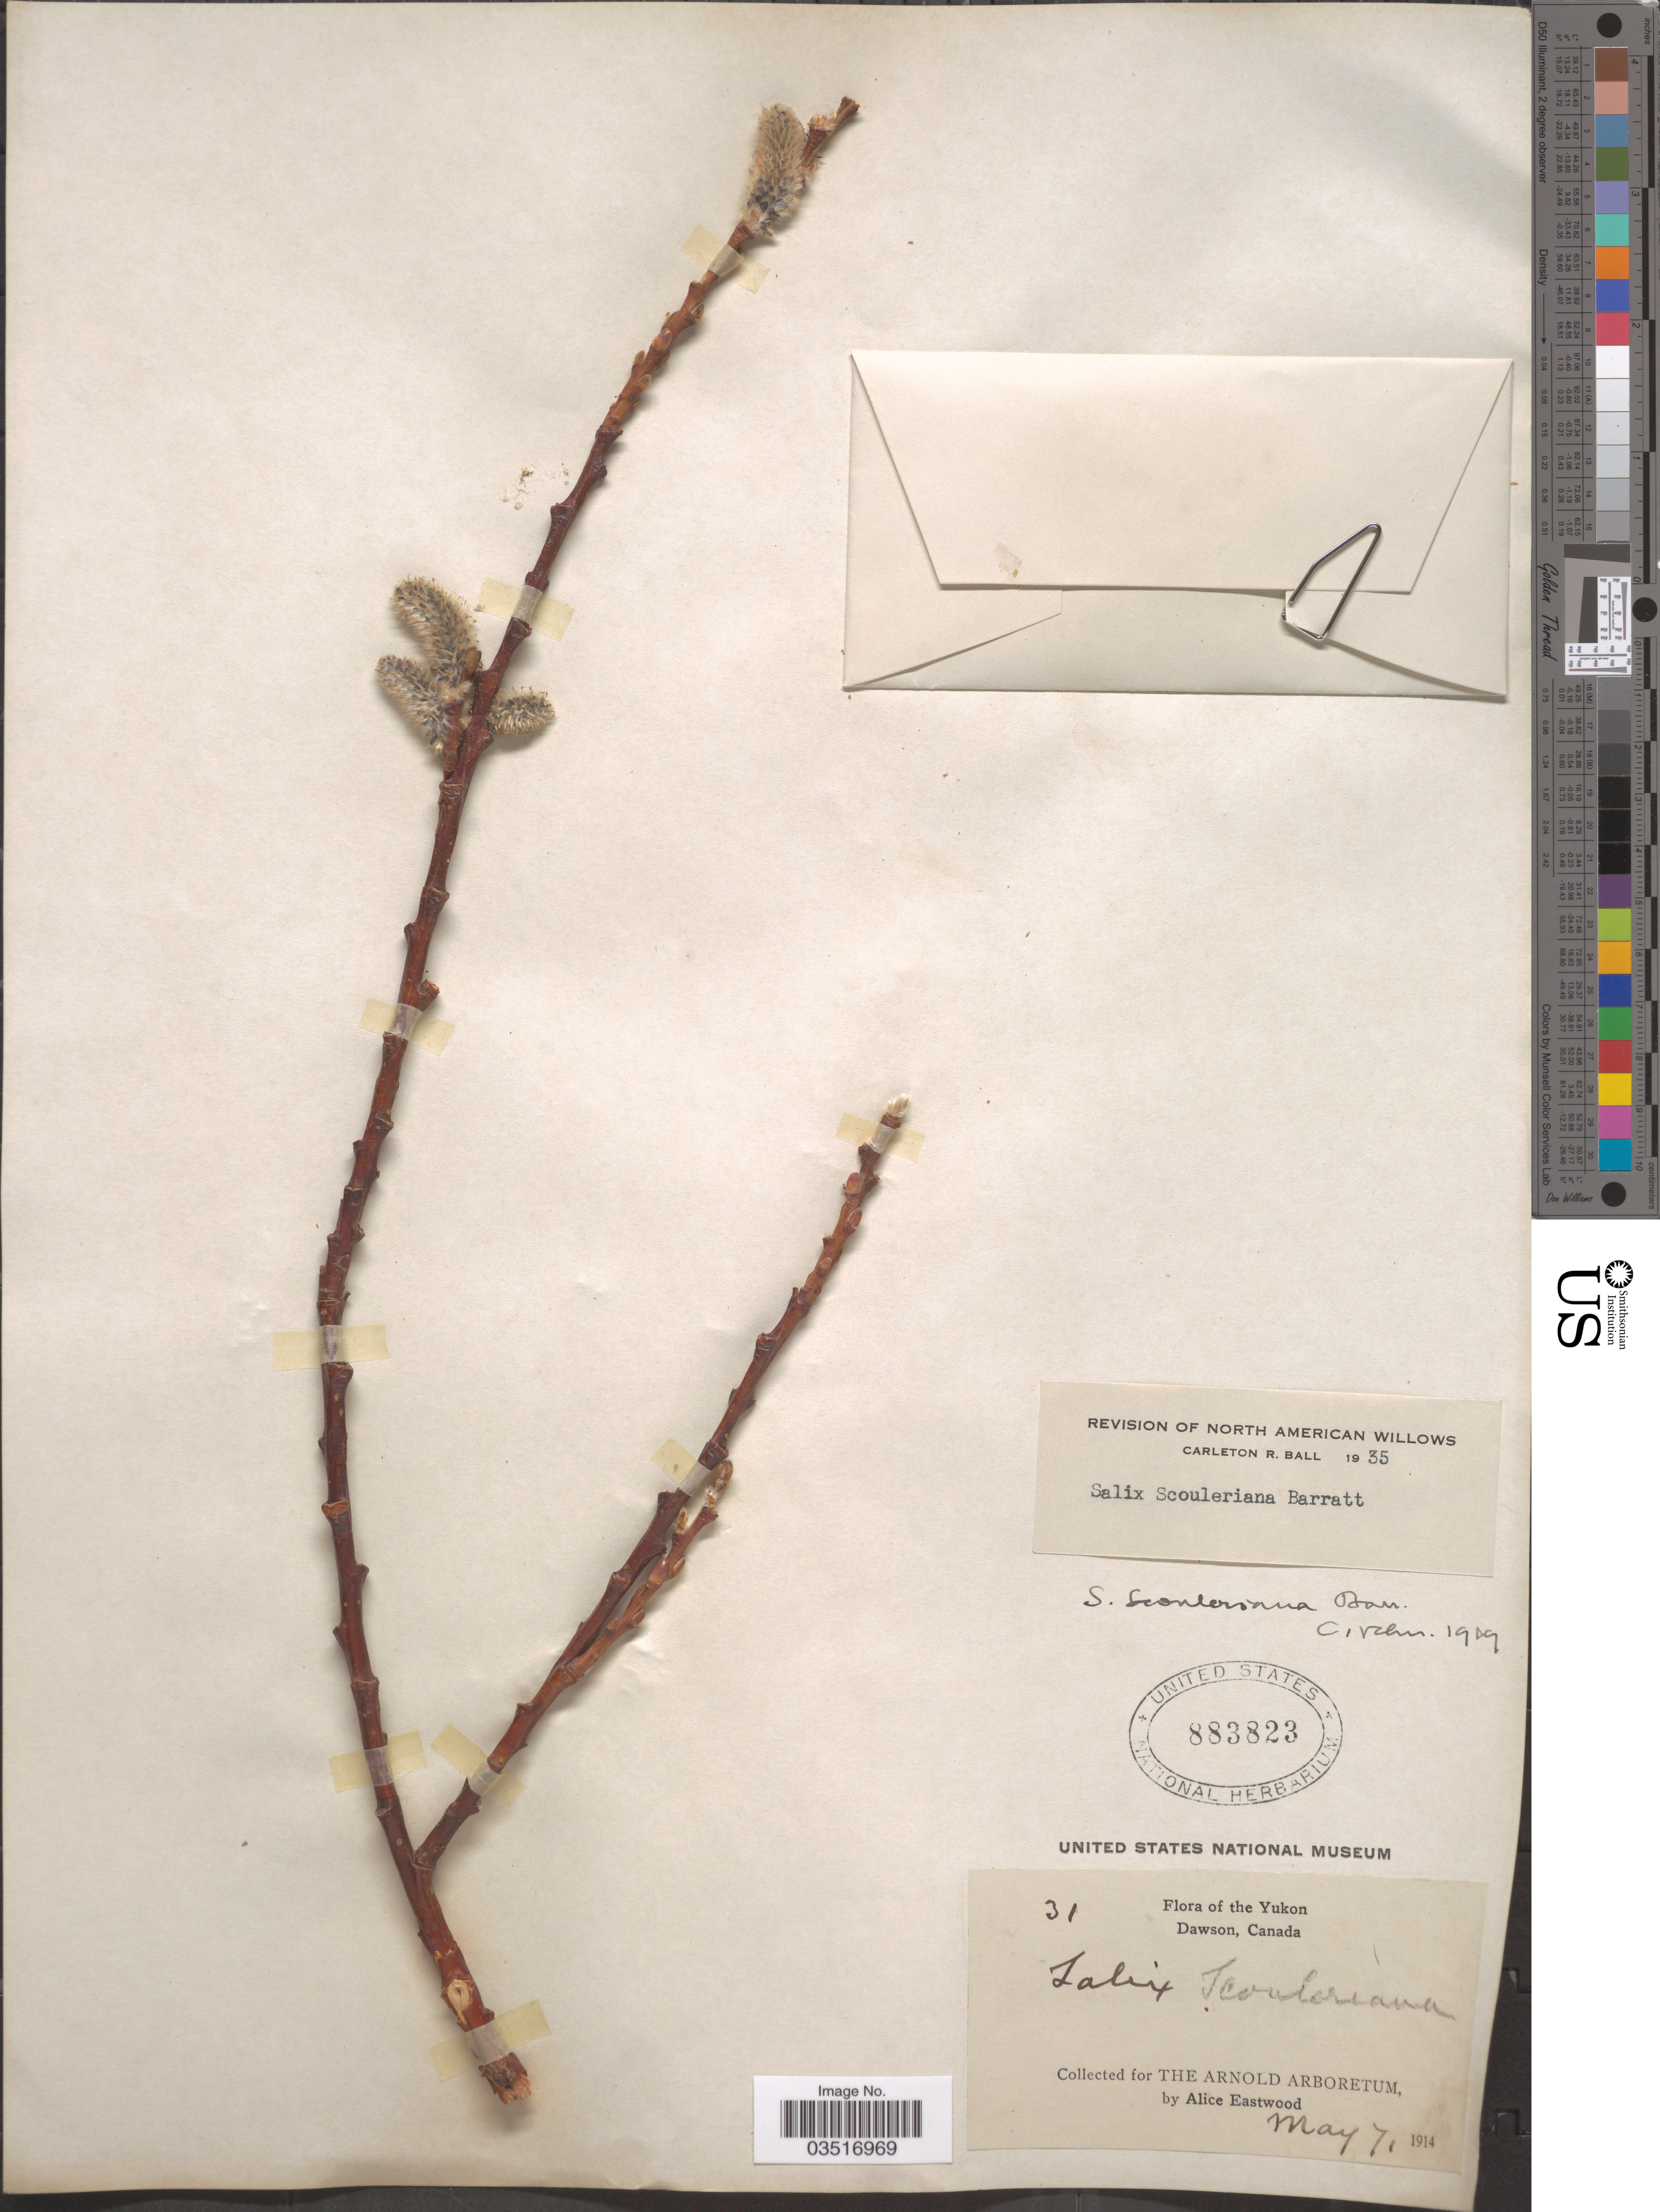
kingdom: Plantae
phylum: Tracheophyta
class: Magnoliopsida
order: Malpighiales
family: Salicaceae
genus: Salix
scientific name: Salix scouleriana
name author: Barratt ex Hook.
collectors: A. Eastwood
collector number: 31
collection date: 1914-05-07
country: Canada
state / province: Yukon Territory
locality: Yukon. Dawson.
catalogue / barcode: US 883823